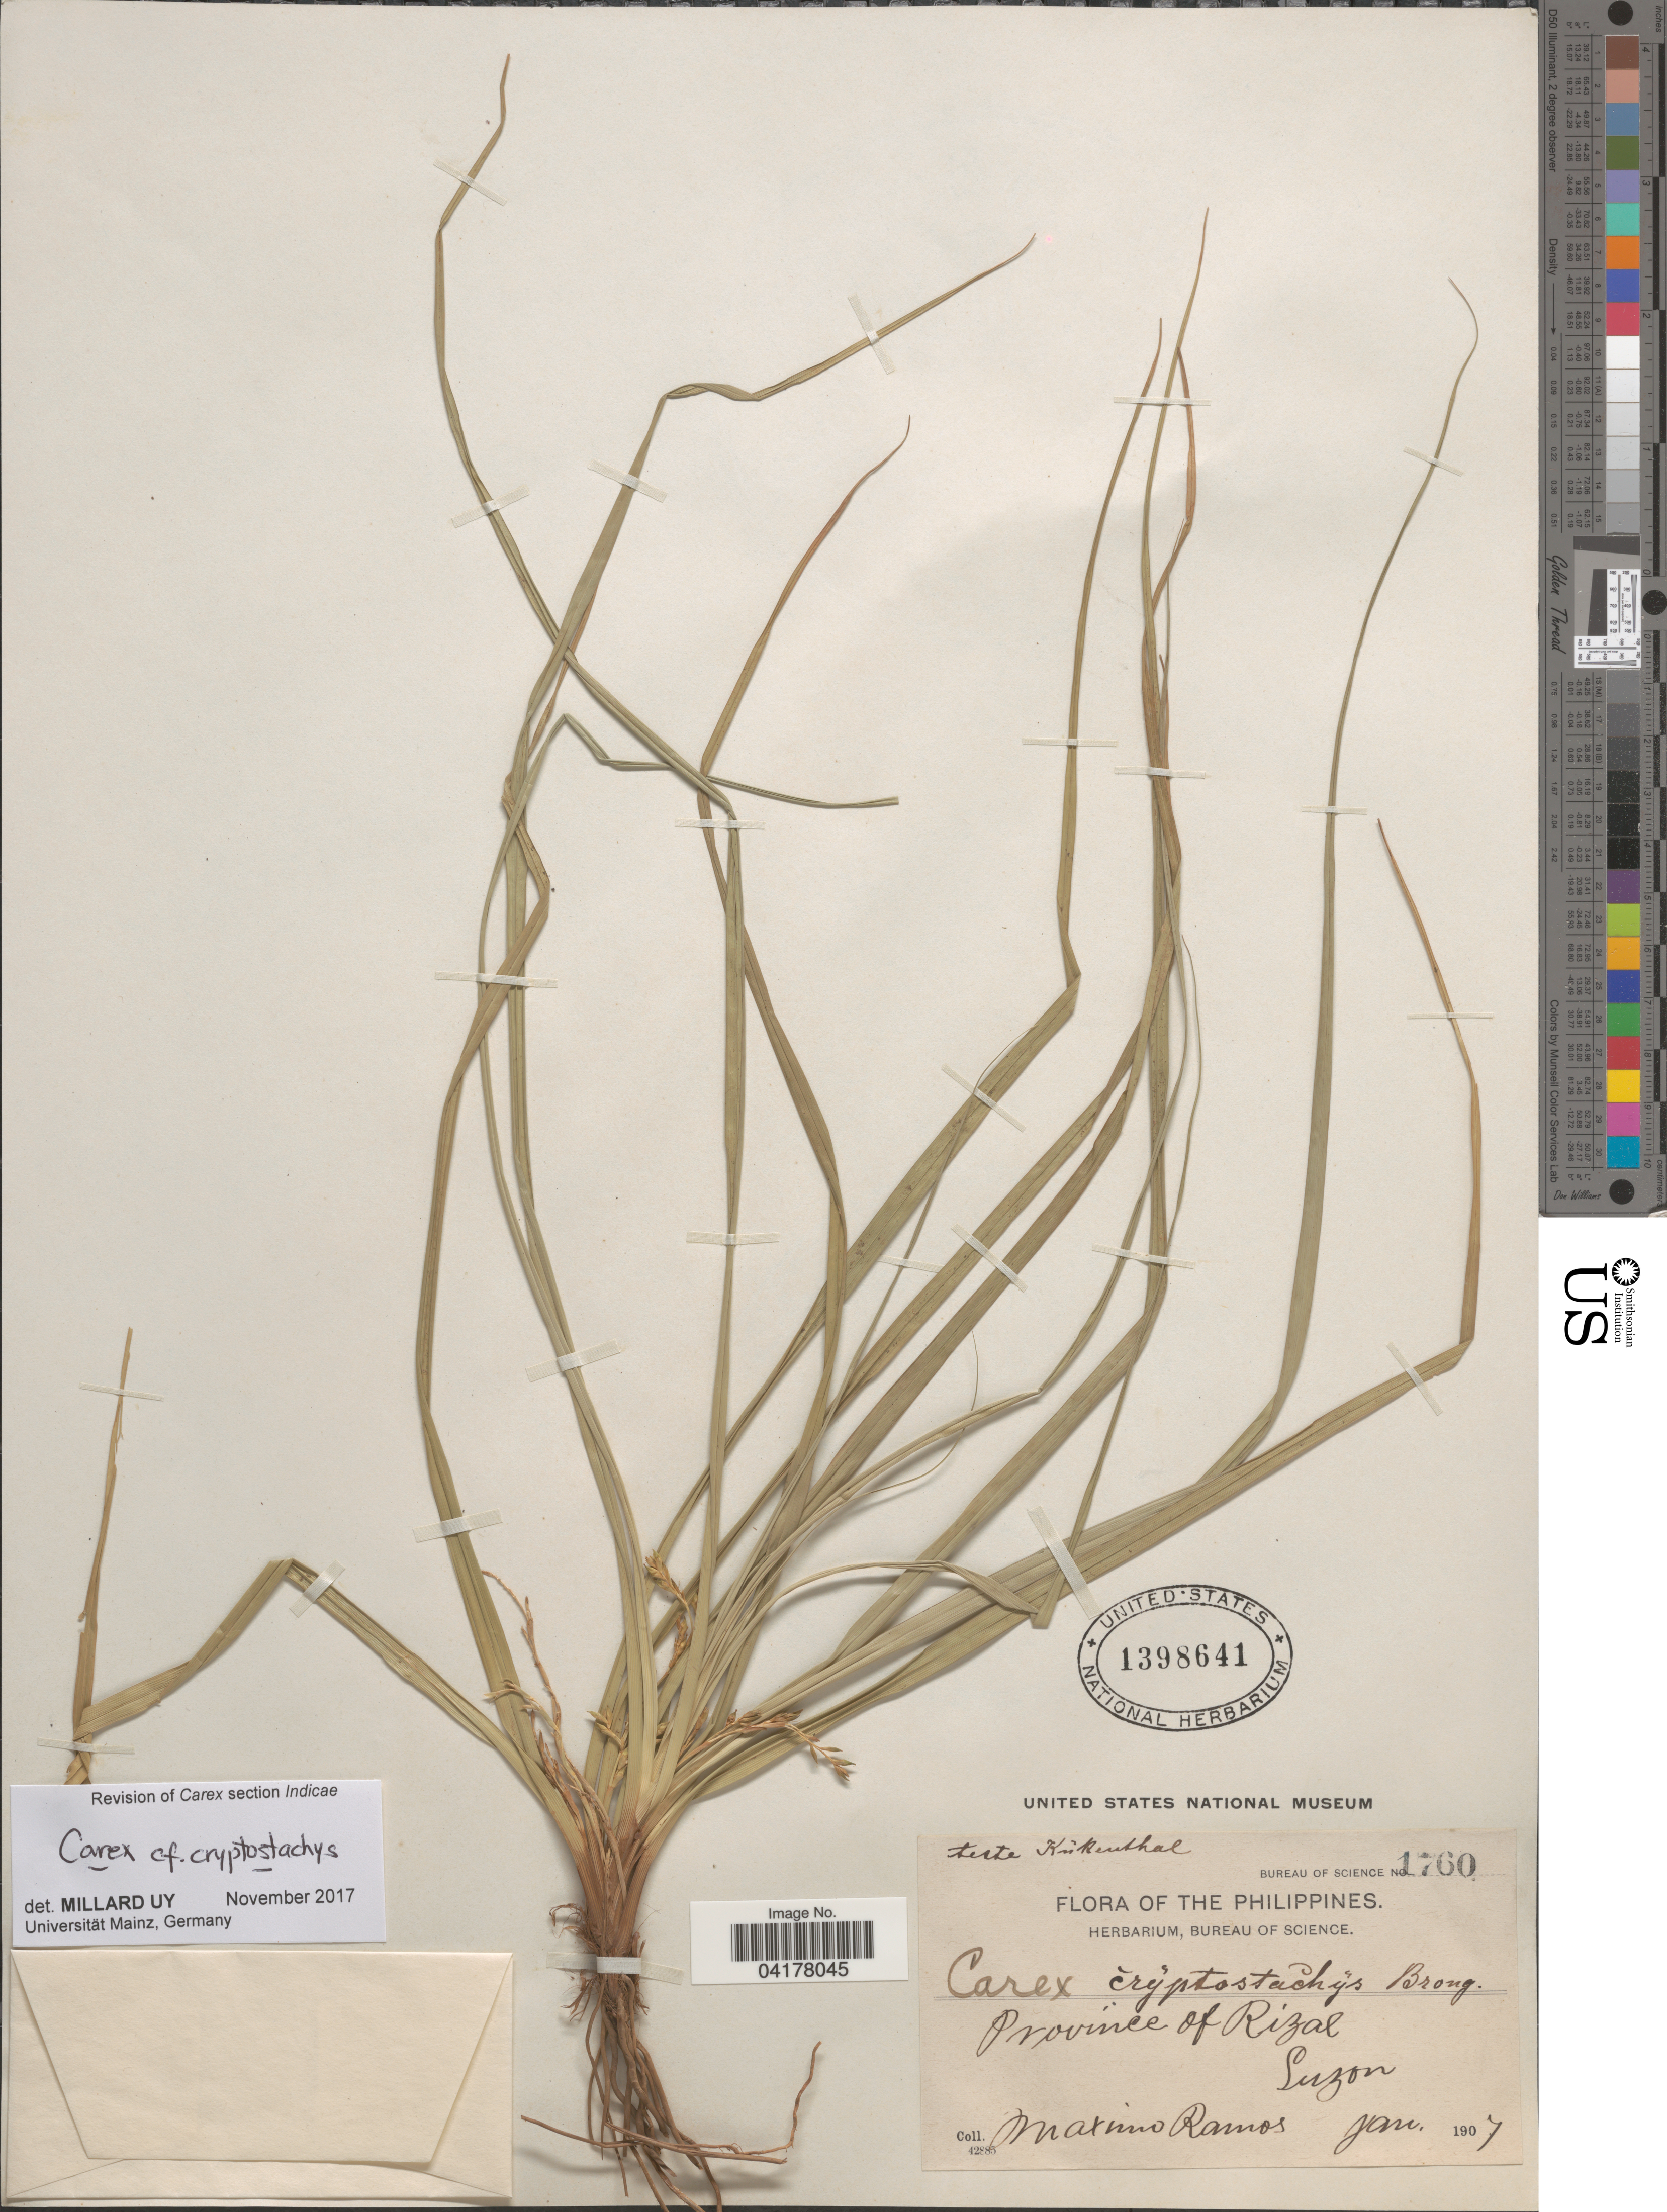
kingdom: Plantae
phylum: Tracheophyta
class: Liliopsida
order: Poales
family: Cyperaceae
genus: Carex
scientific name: Carex cryptostachys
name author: Brongn.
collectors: M. Ramos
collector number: Bureau of Science 1760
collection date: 1907-01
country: Philippines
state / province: Calabarzon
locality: Province of Rizal. Luzon.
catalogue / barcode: US 1398641